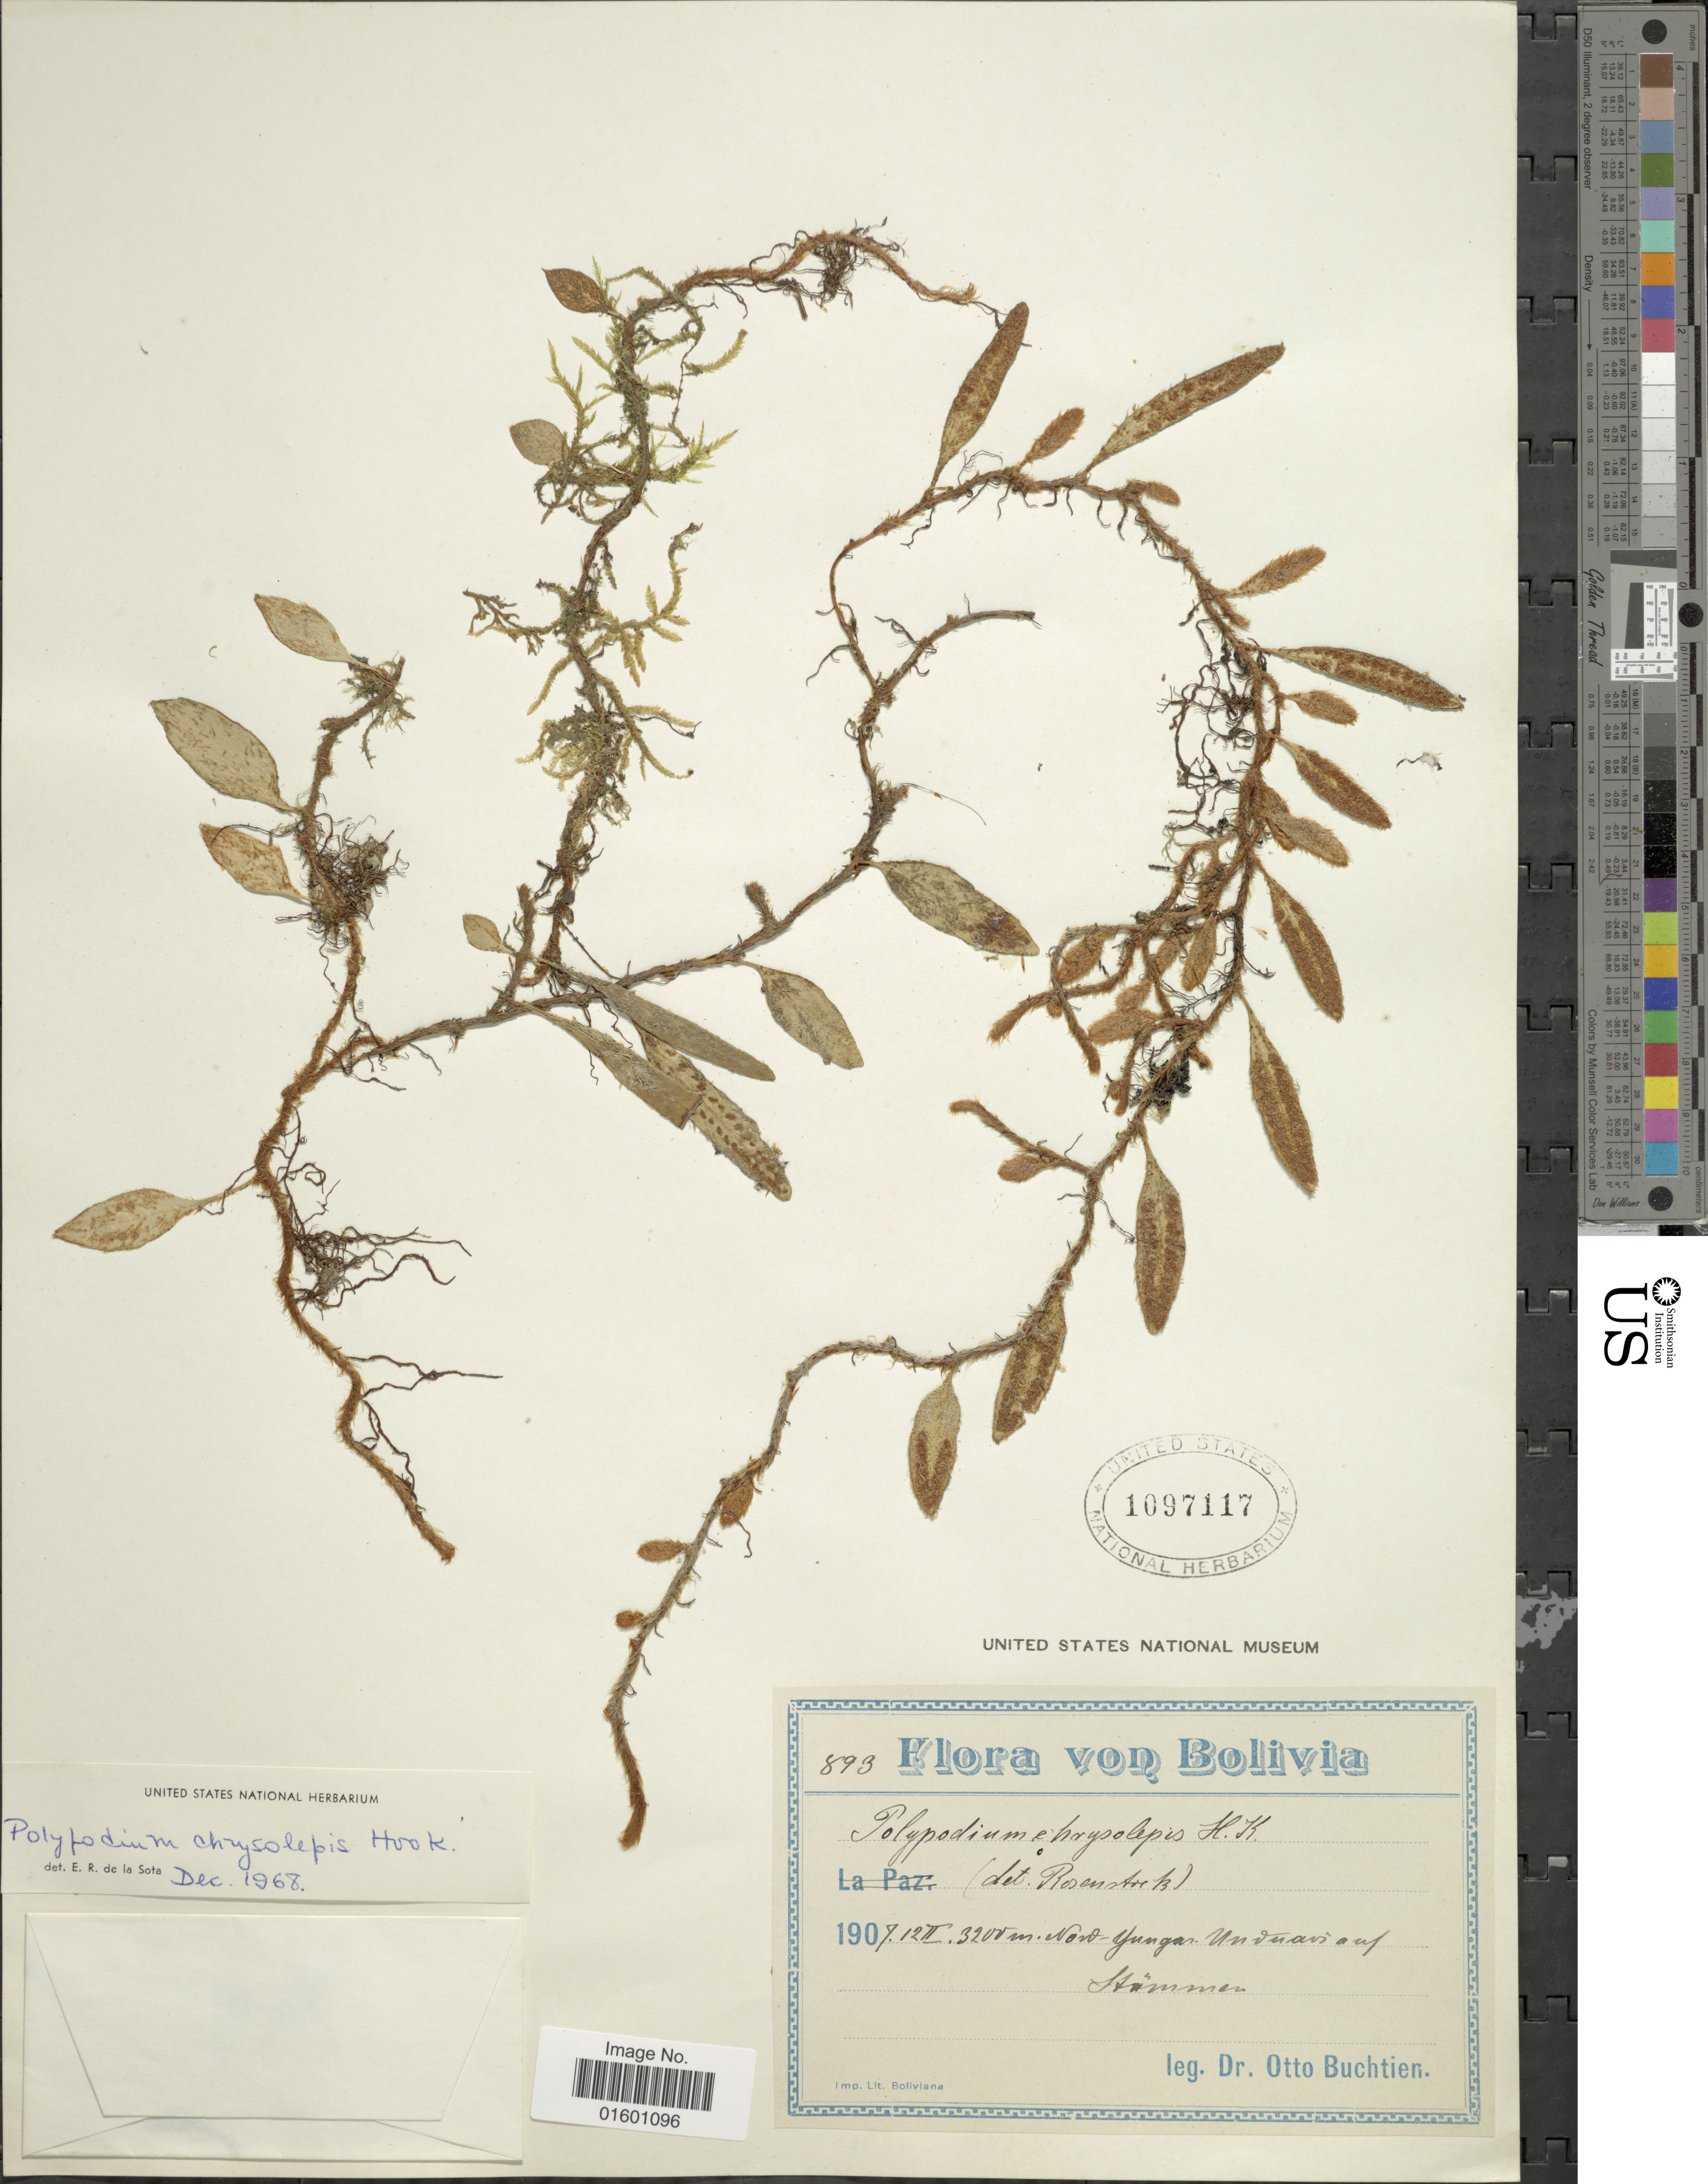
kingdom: Plantae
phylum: Tracheophyta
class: Polypodiopsida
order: Polypodiales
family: Polypodiaceae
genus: Microgramma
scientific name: Microgramma chrysolepis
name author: (Hook.) Crabbe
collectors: O. Buchtien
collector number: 893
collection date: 1907-02-12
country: Bolivia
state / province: La Paz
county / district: Nor Yungas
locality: Unduavi, auf Hammen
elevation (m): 3200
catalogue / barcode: US 1097117